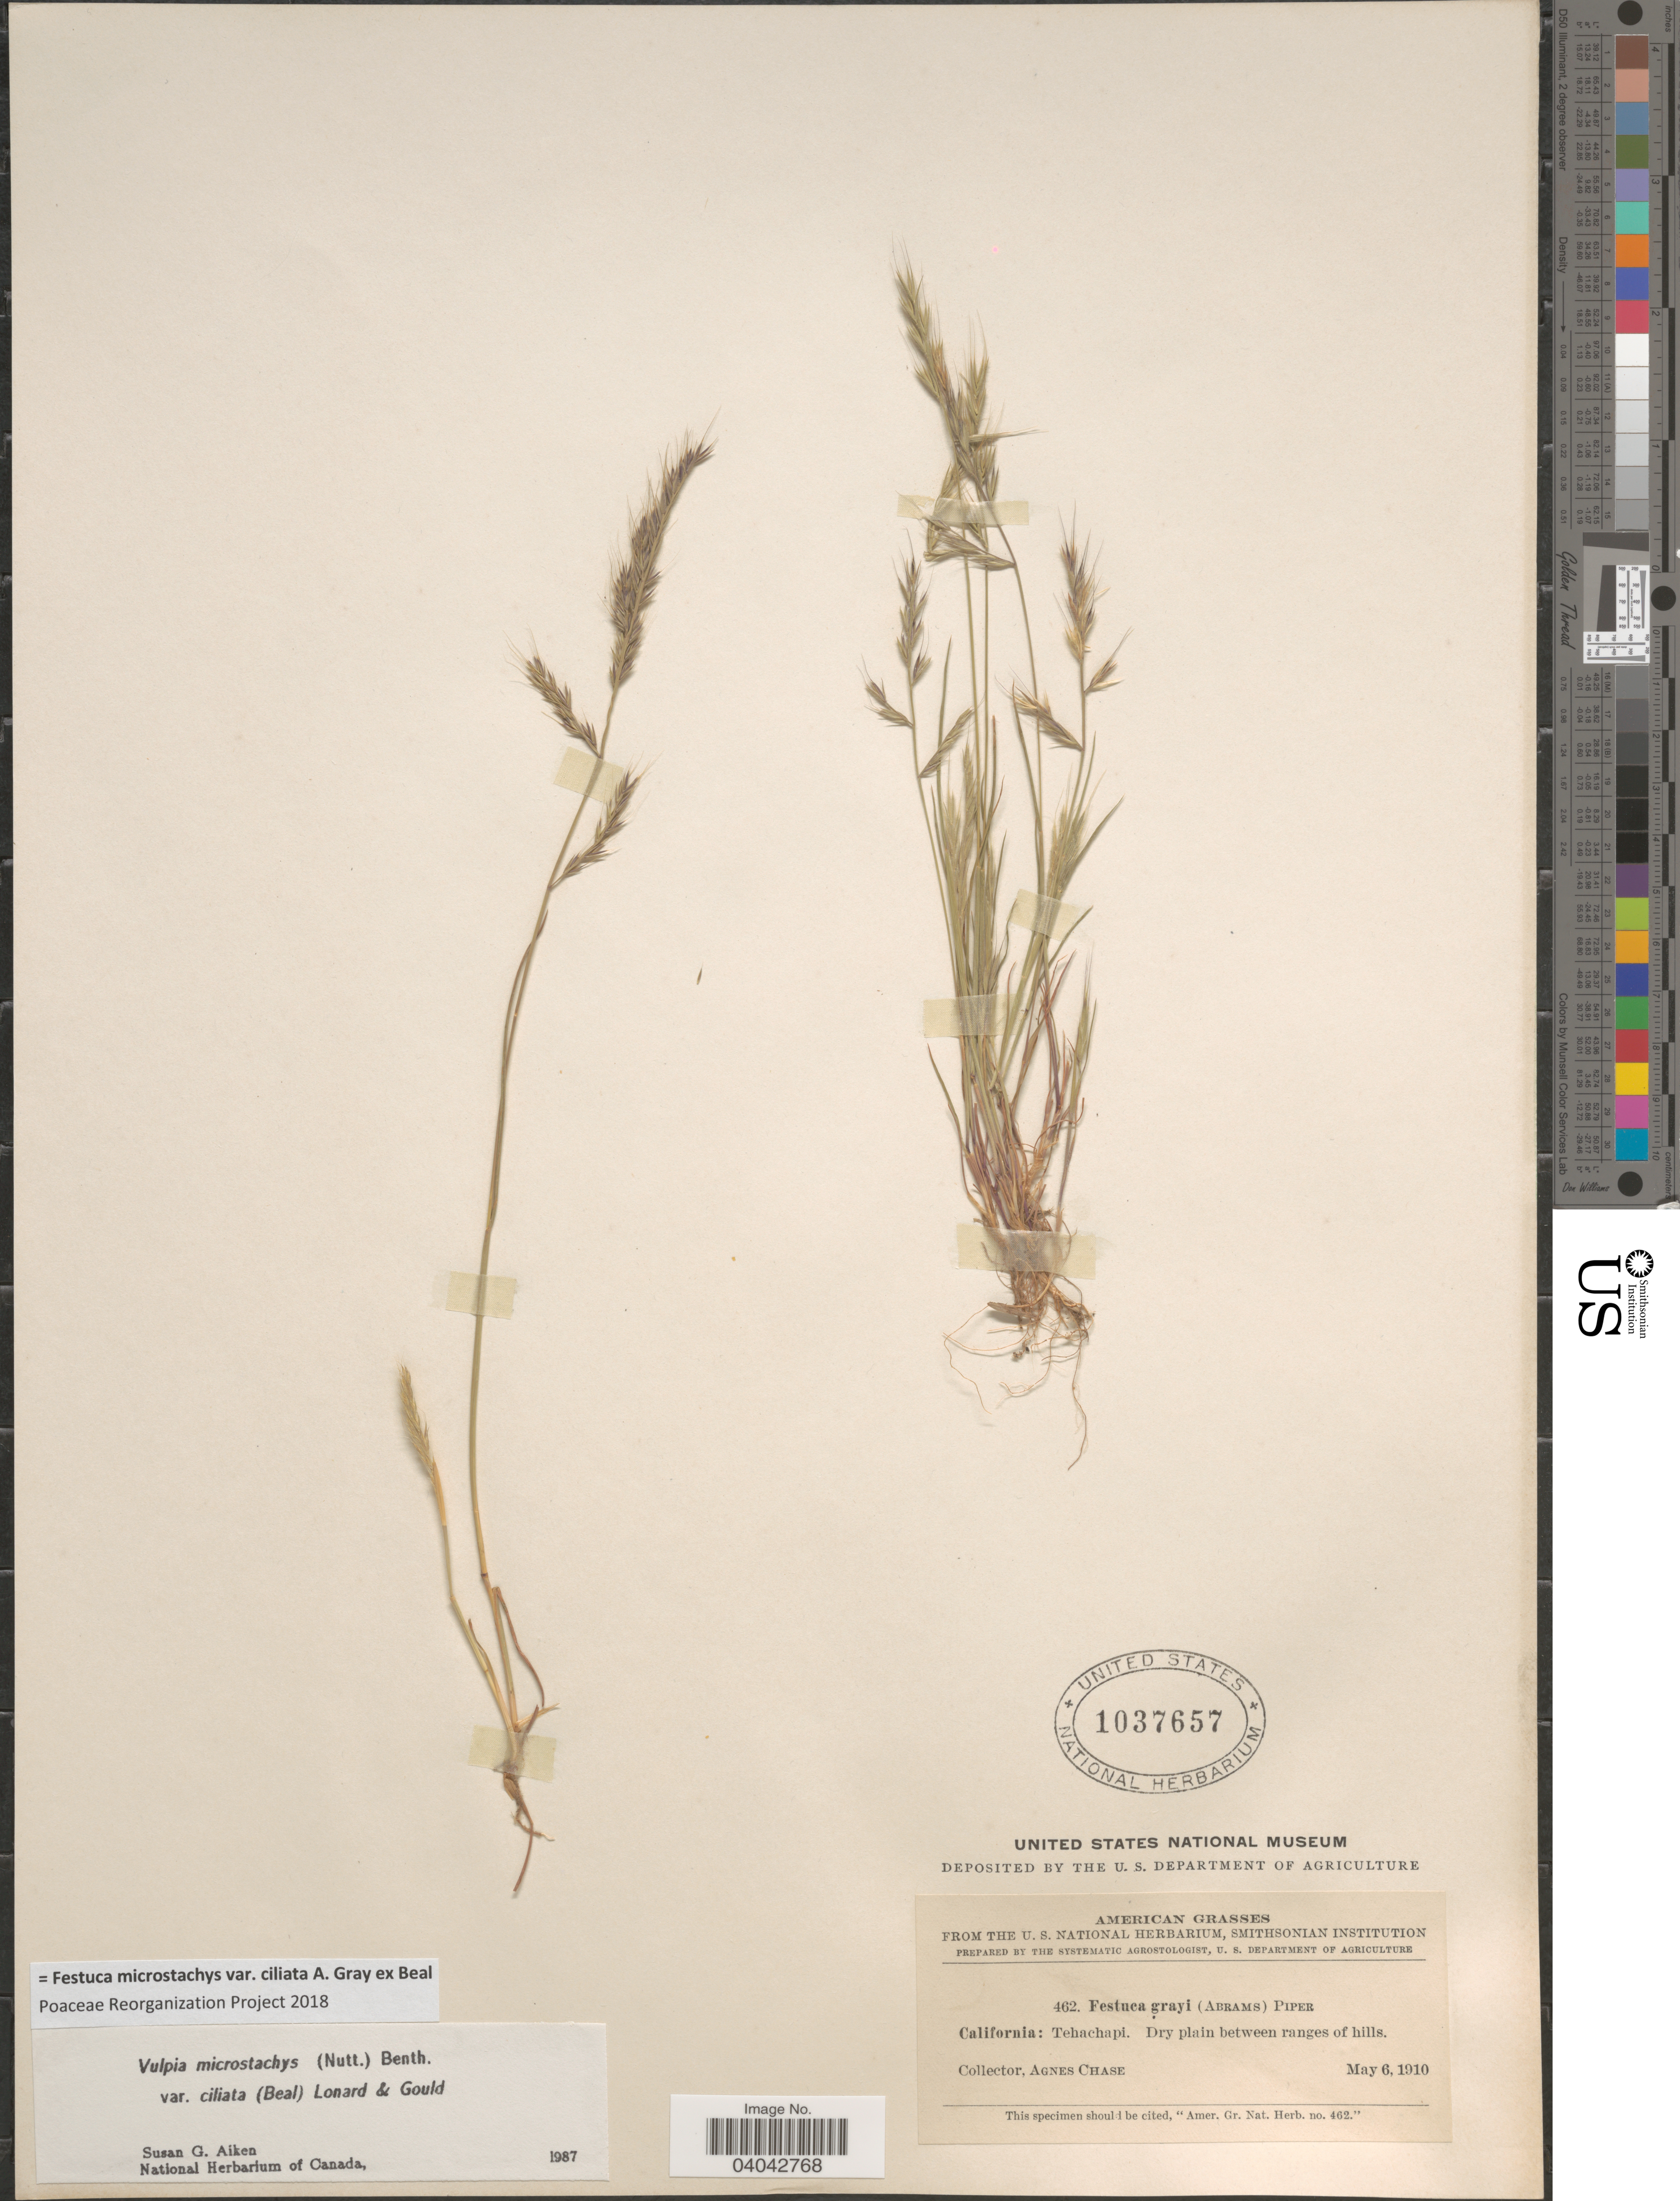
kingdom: Plantae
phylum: Tracheophyta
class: Liliopsida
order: Poales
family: Poaceae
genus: Festuca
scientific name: Festuca microstachys var. ciliata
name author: A. Gray ex W.J. Beal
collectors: A. Chase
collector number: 462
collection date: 1910-05-06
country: United States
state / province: California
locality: Tehachapi. Dry plain between ranges of hills.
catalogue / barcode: US 1037657